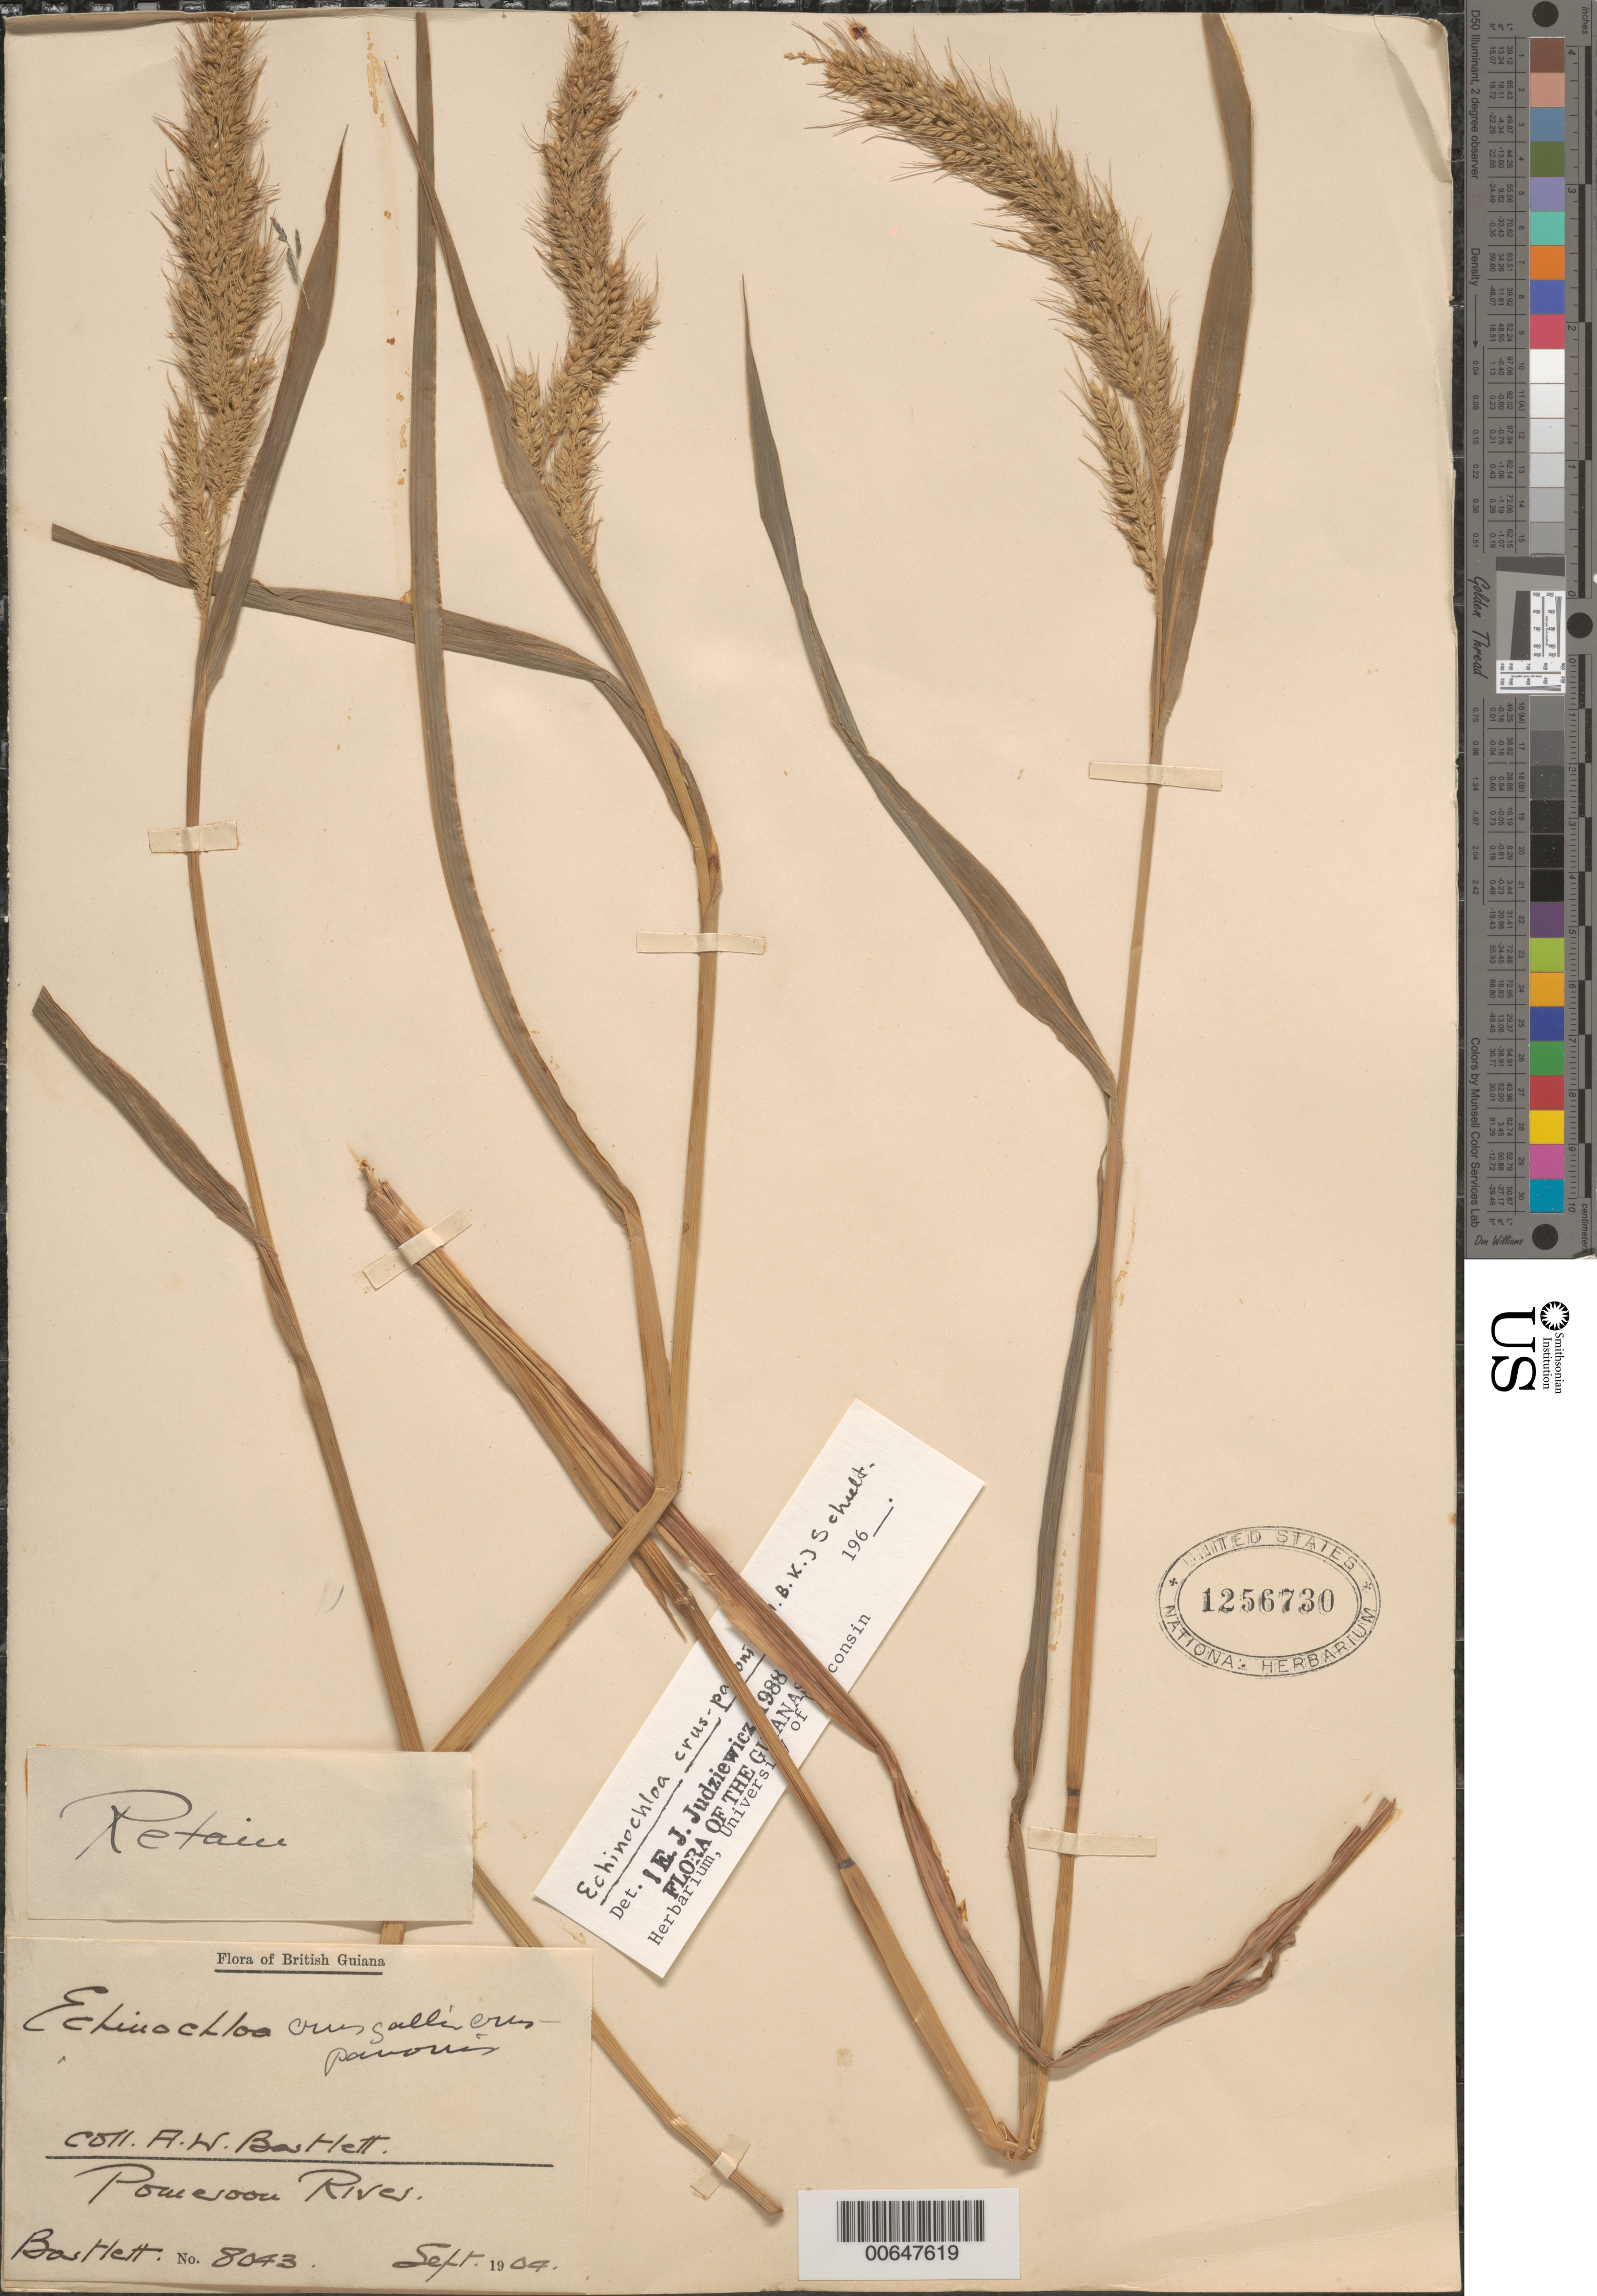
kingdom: Plantae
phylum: Tracheophyta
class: Liliopsida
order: Poales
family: Poaceae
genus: Echinochloa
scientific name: Echinochloa crus-pavonis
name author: (Kunth) Schult.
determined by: Judziewicz, E. J.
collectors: A. W. Bartlett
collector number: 8043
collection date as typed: Sep-04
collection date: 2004-09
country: Guyana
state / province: Pomeroon-Supenaam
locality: Pomeroon R.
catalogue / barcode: US 1256730